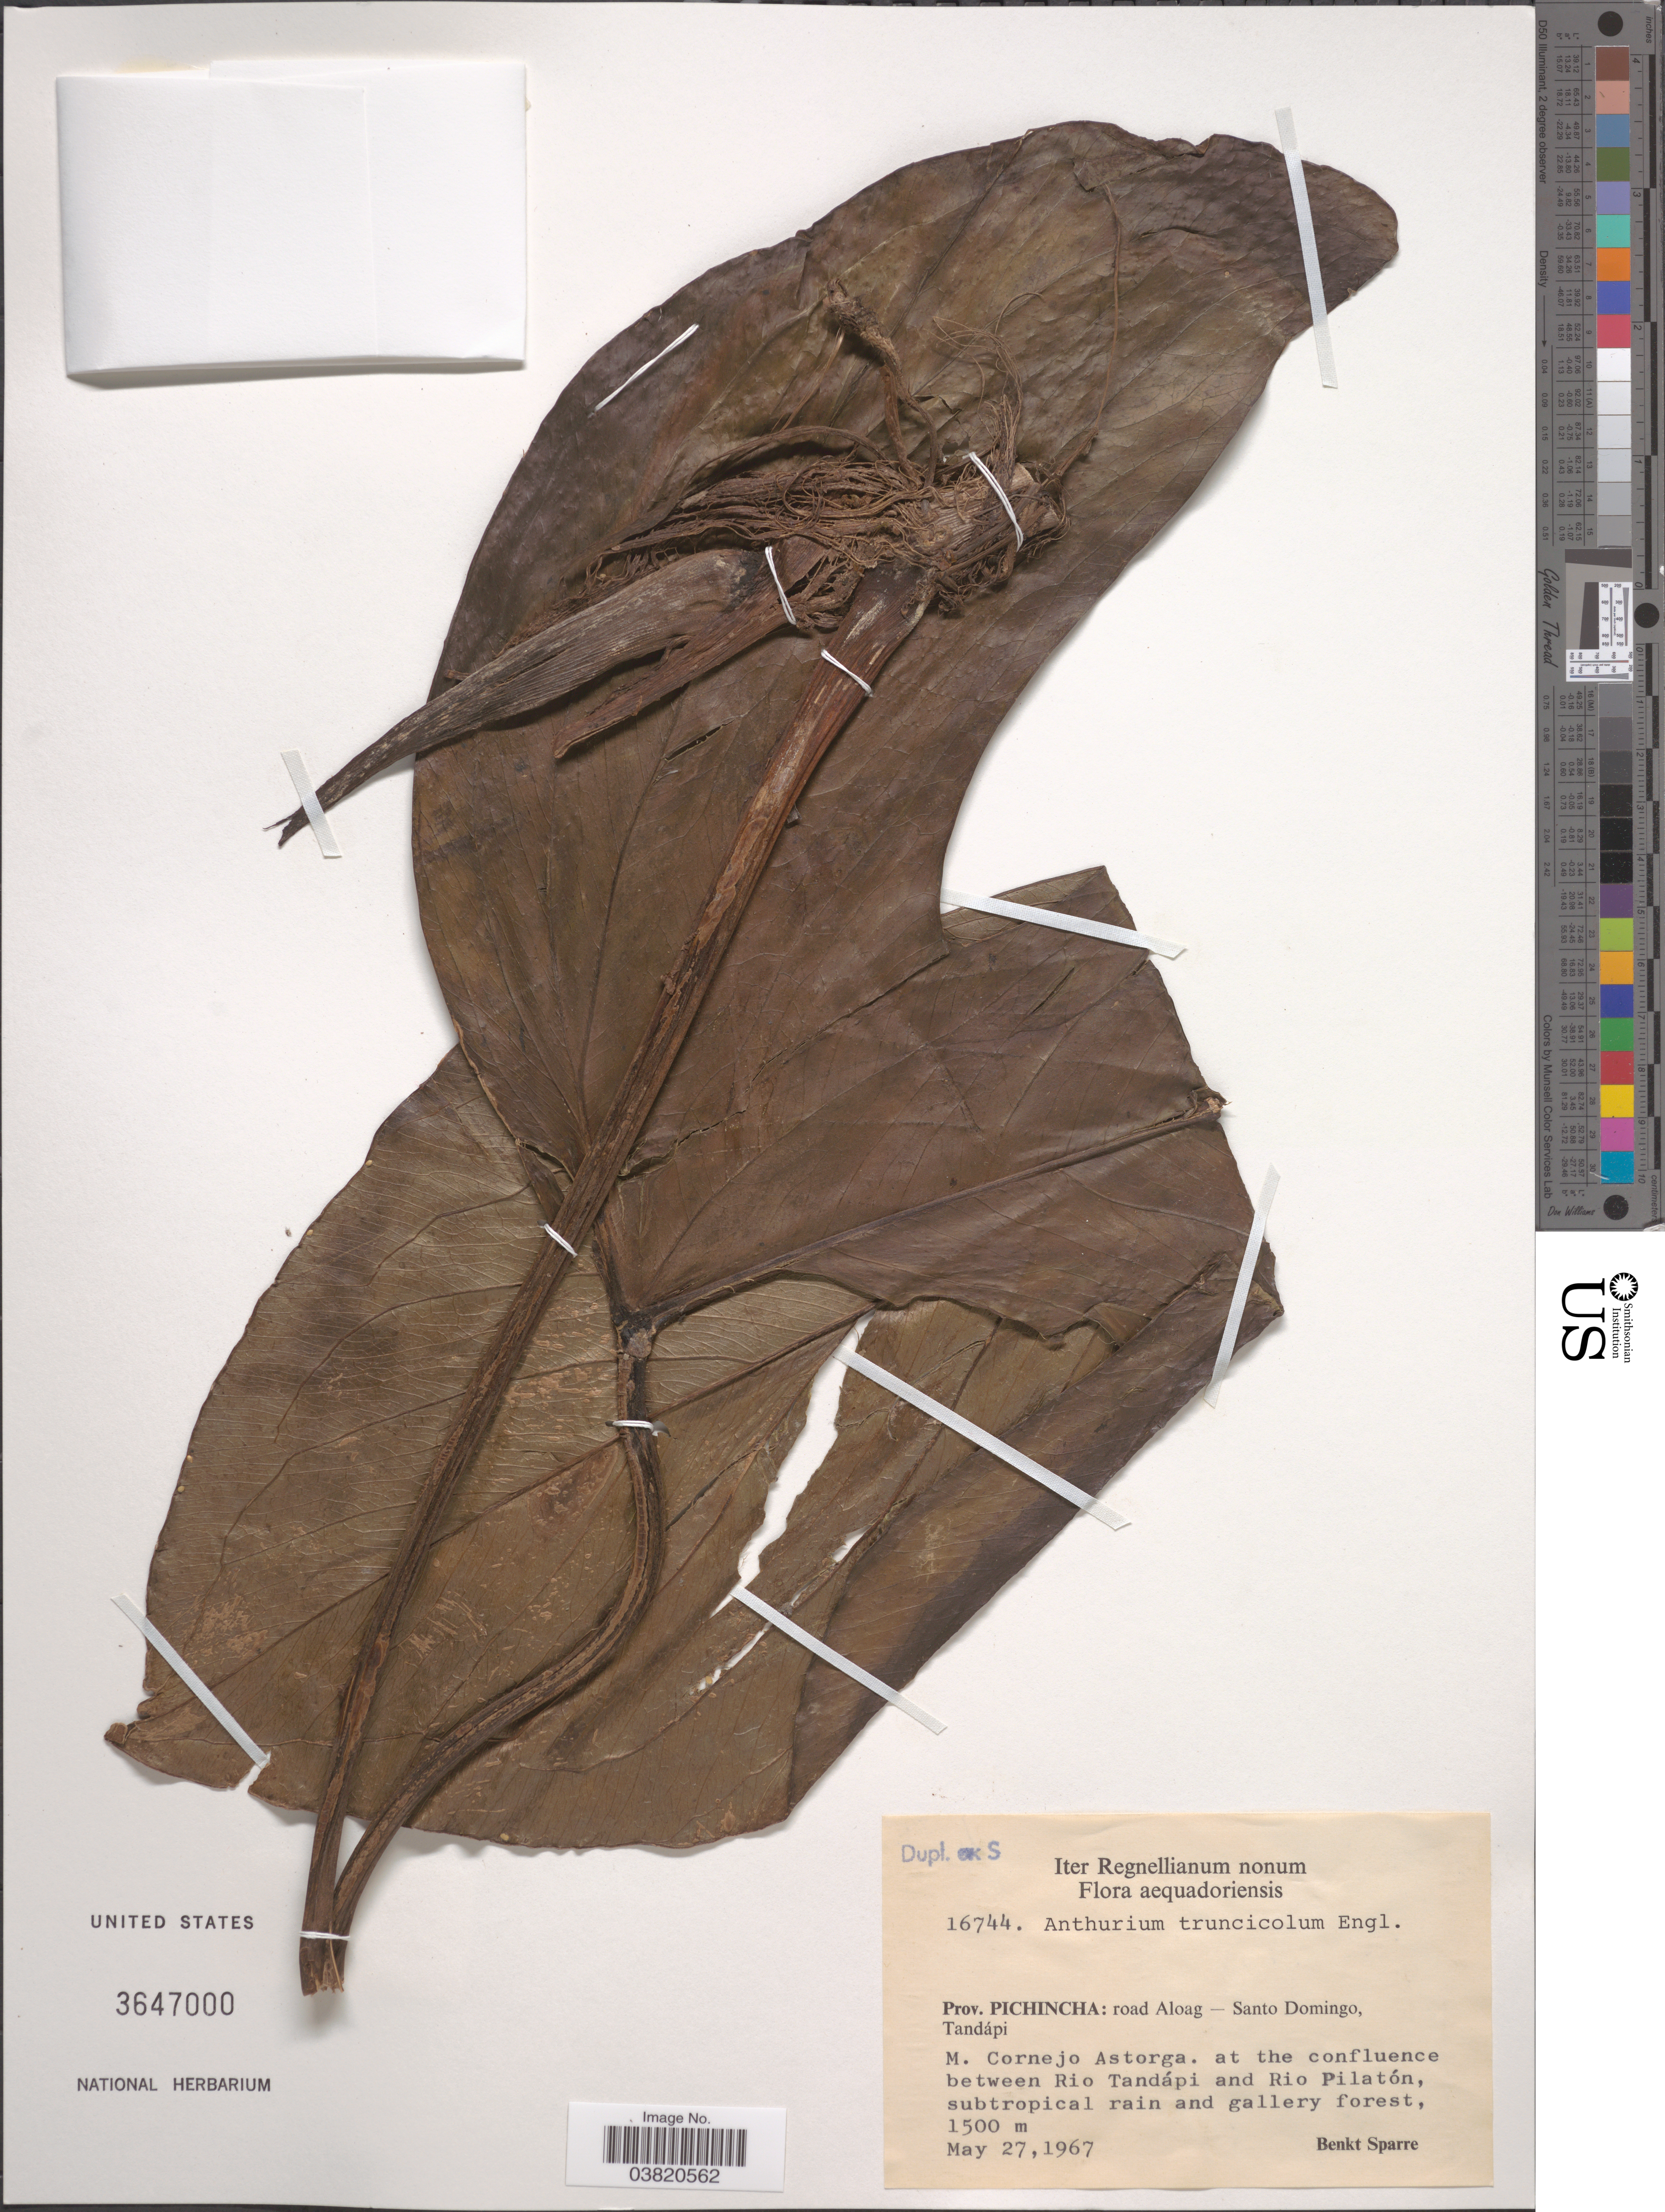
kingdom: Plantae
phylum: Tracheophyta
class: Liliopsida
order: Alismatales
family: Araceae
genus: Anthurium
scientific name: Anthurium truncicola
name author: Engl.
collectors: B. Sparre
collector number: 16744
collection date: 1967-05-27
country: Ecuador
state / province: Pichincha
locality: Iter Regnellianum nonum. Road Aloag- Santo Domingo, Tandápi. M. Cornejo Astorga. At the confluence between Rio Tandápi and Rio Pilatón.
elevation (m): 1500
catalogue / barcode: US 3647000